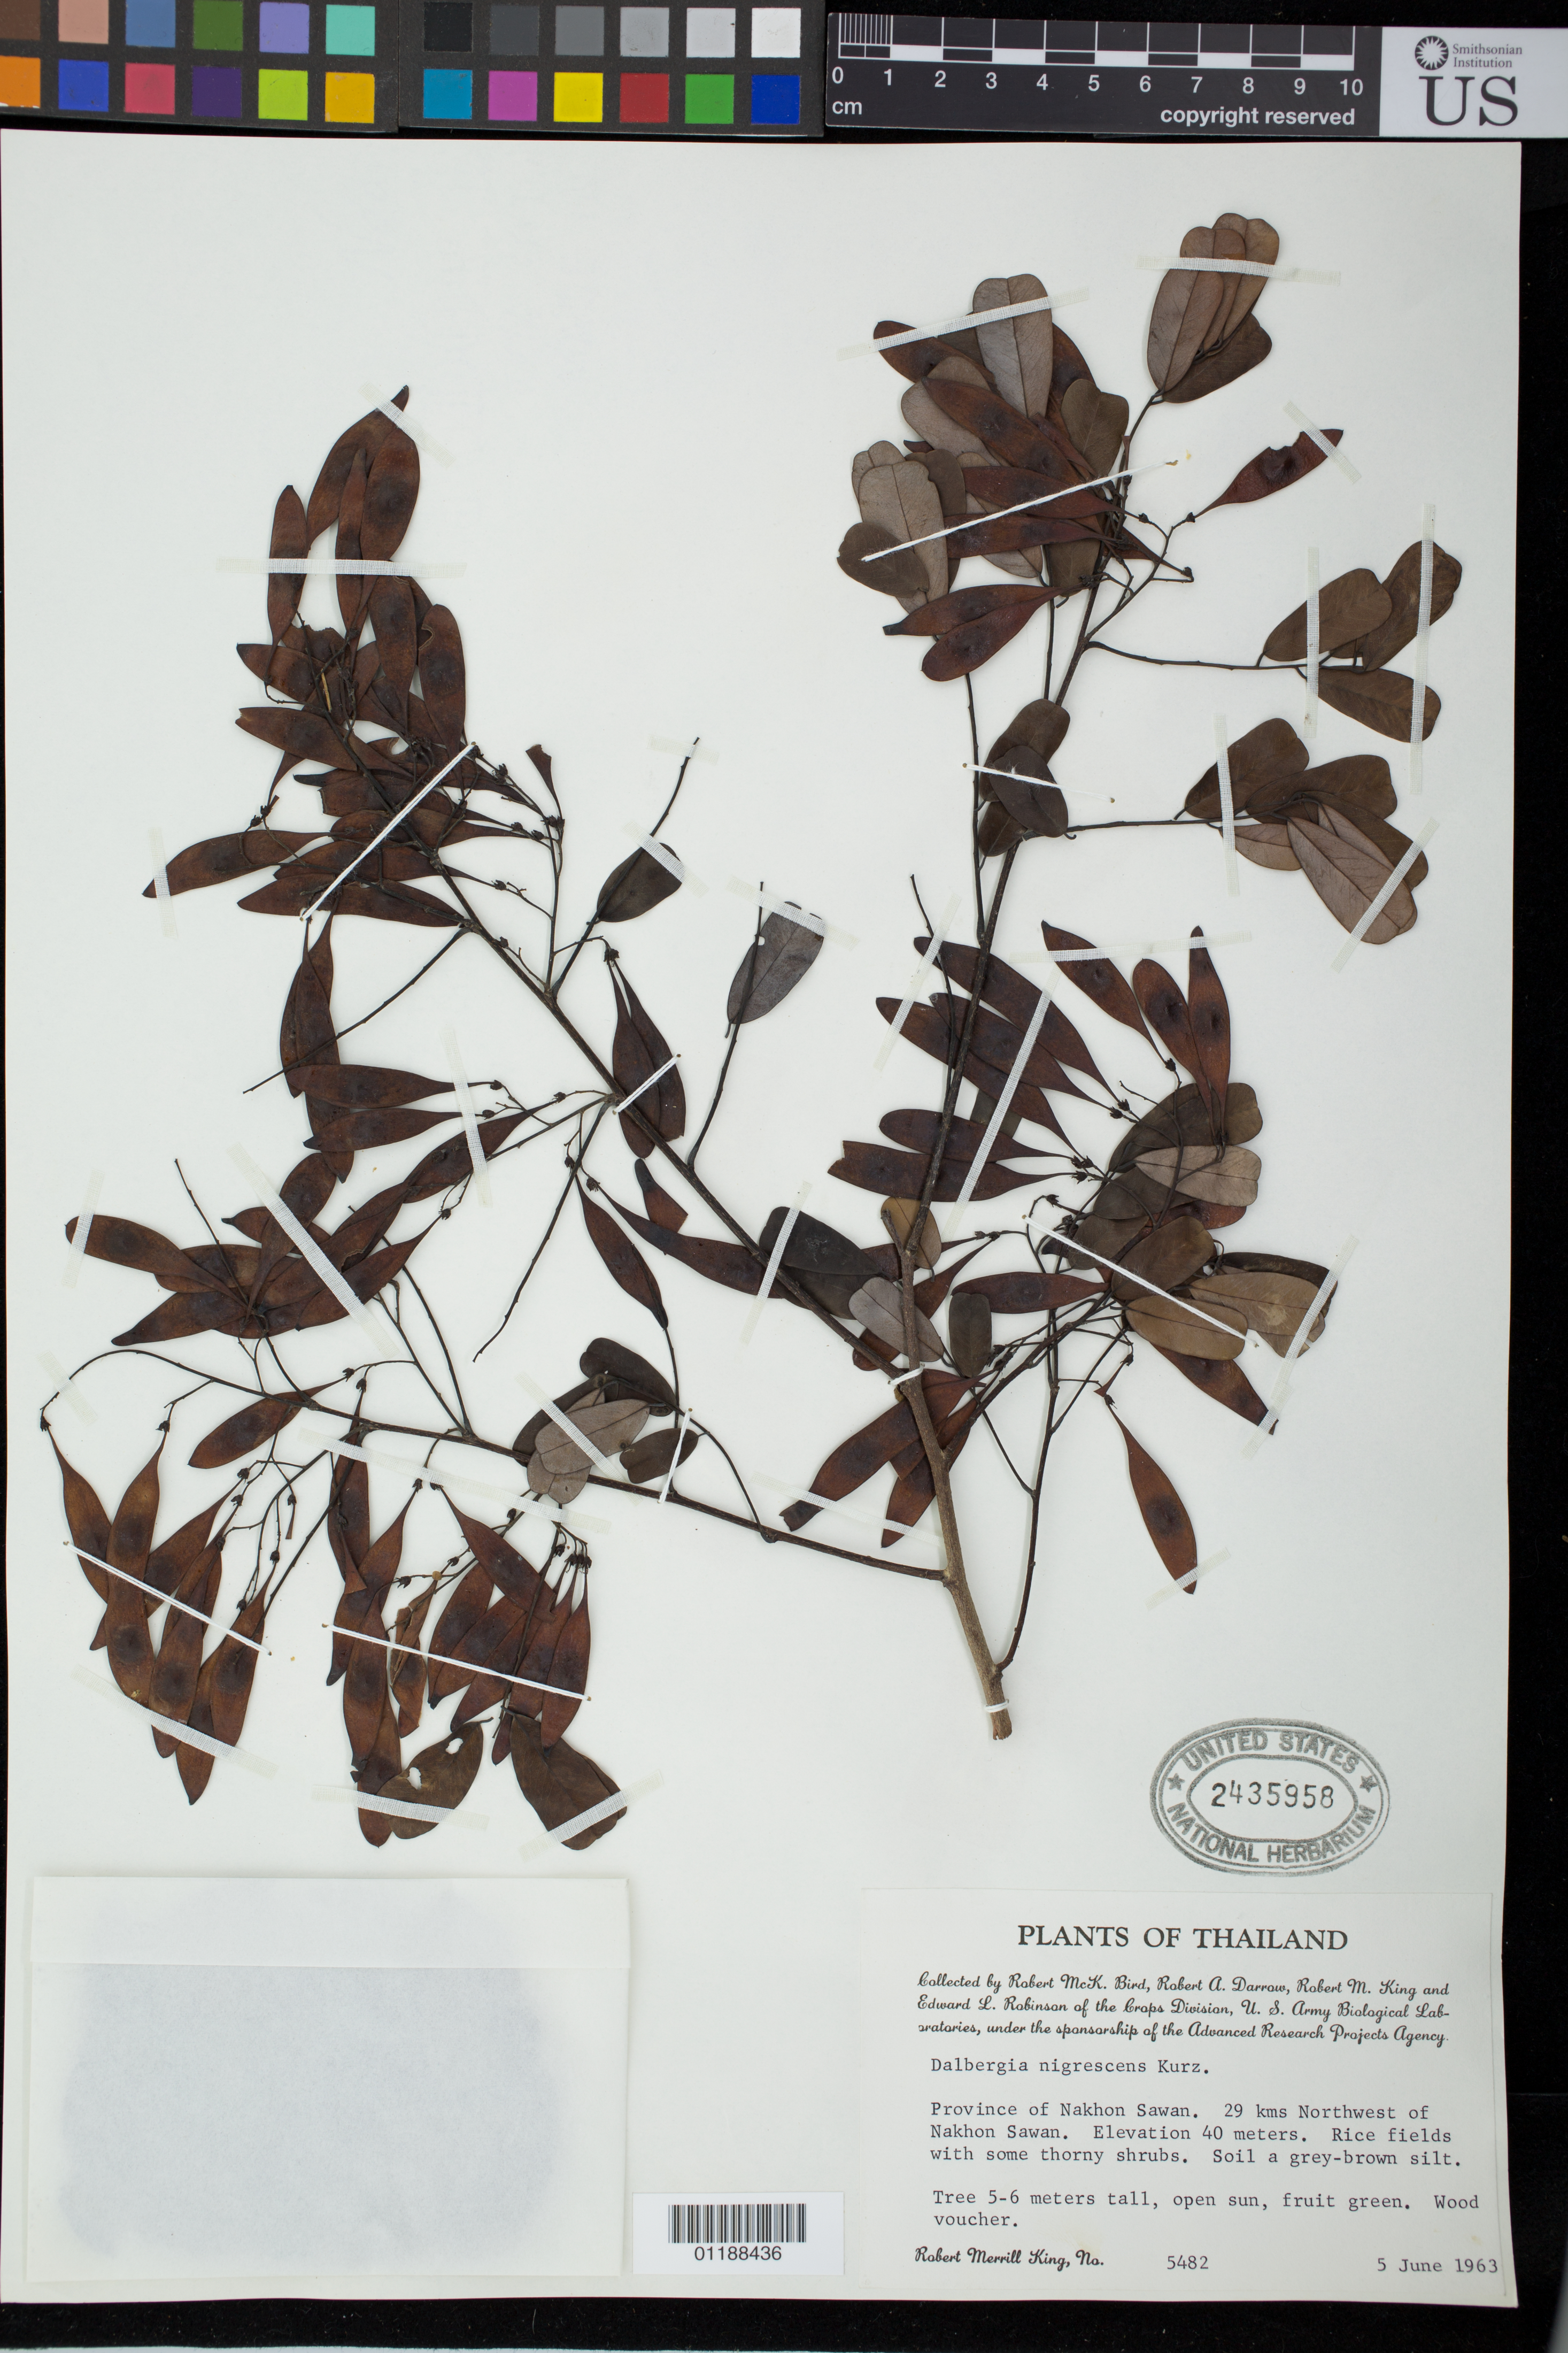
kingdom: Plantae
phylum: Tracheophyta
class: Magnoliopsida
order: Fabales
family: Fabaceae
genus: Dalbergia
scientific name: Dalbergia nigrescens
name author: Kurz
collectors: R. M. King, R. M. Bird, R. A. Darrow & E. L. Robinson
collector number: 5482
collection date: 1963-06-05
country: Thailand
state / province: Nakhon Sawan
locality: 29 ams northwest of Nakhon Sawan. Rice fields with some thorny shrubs.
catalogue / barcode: US 2435958